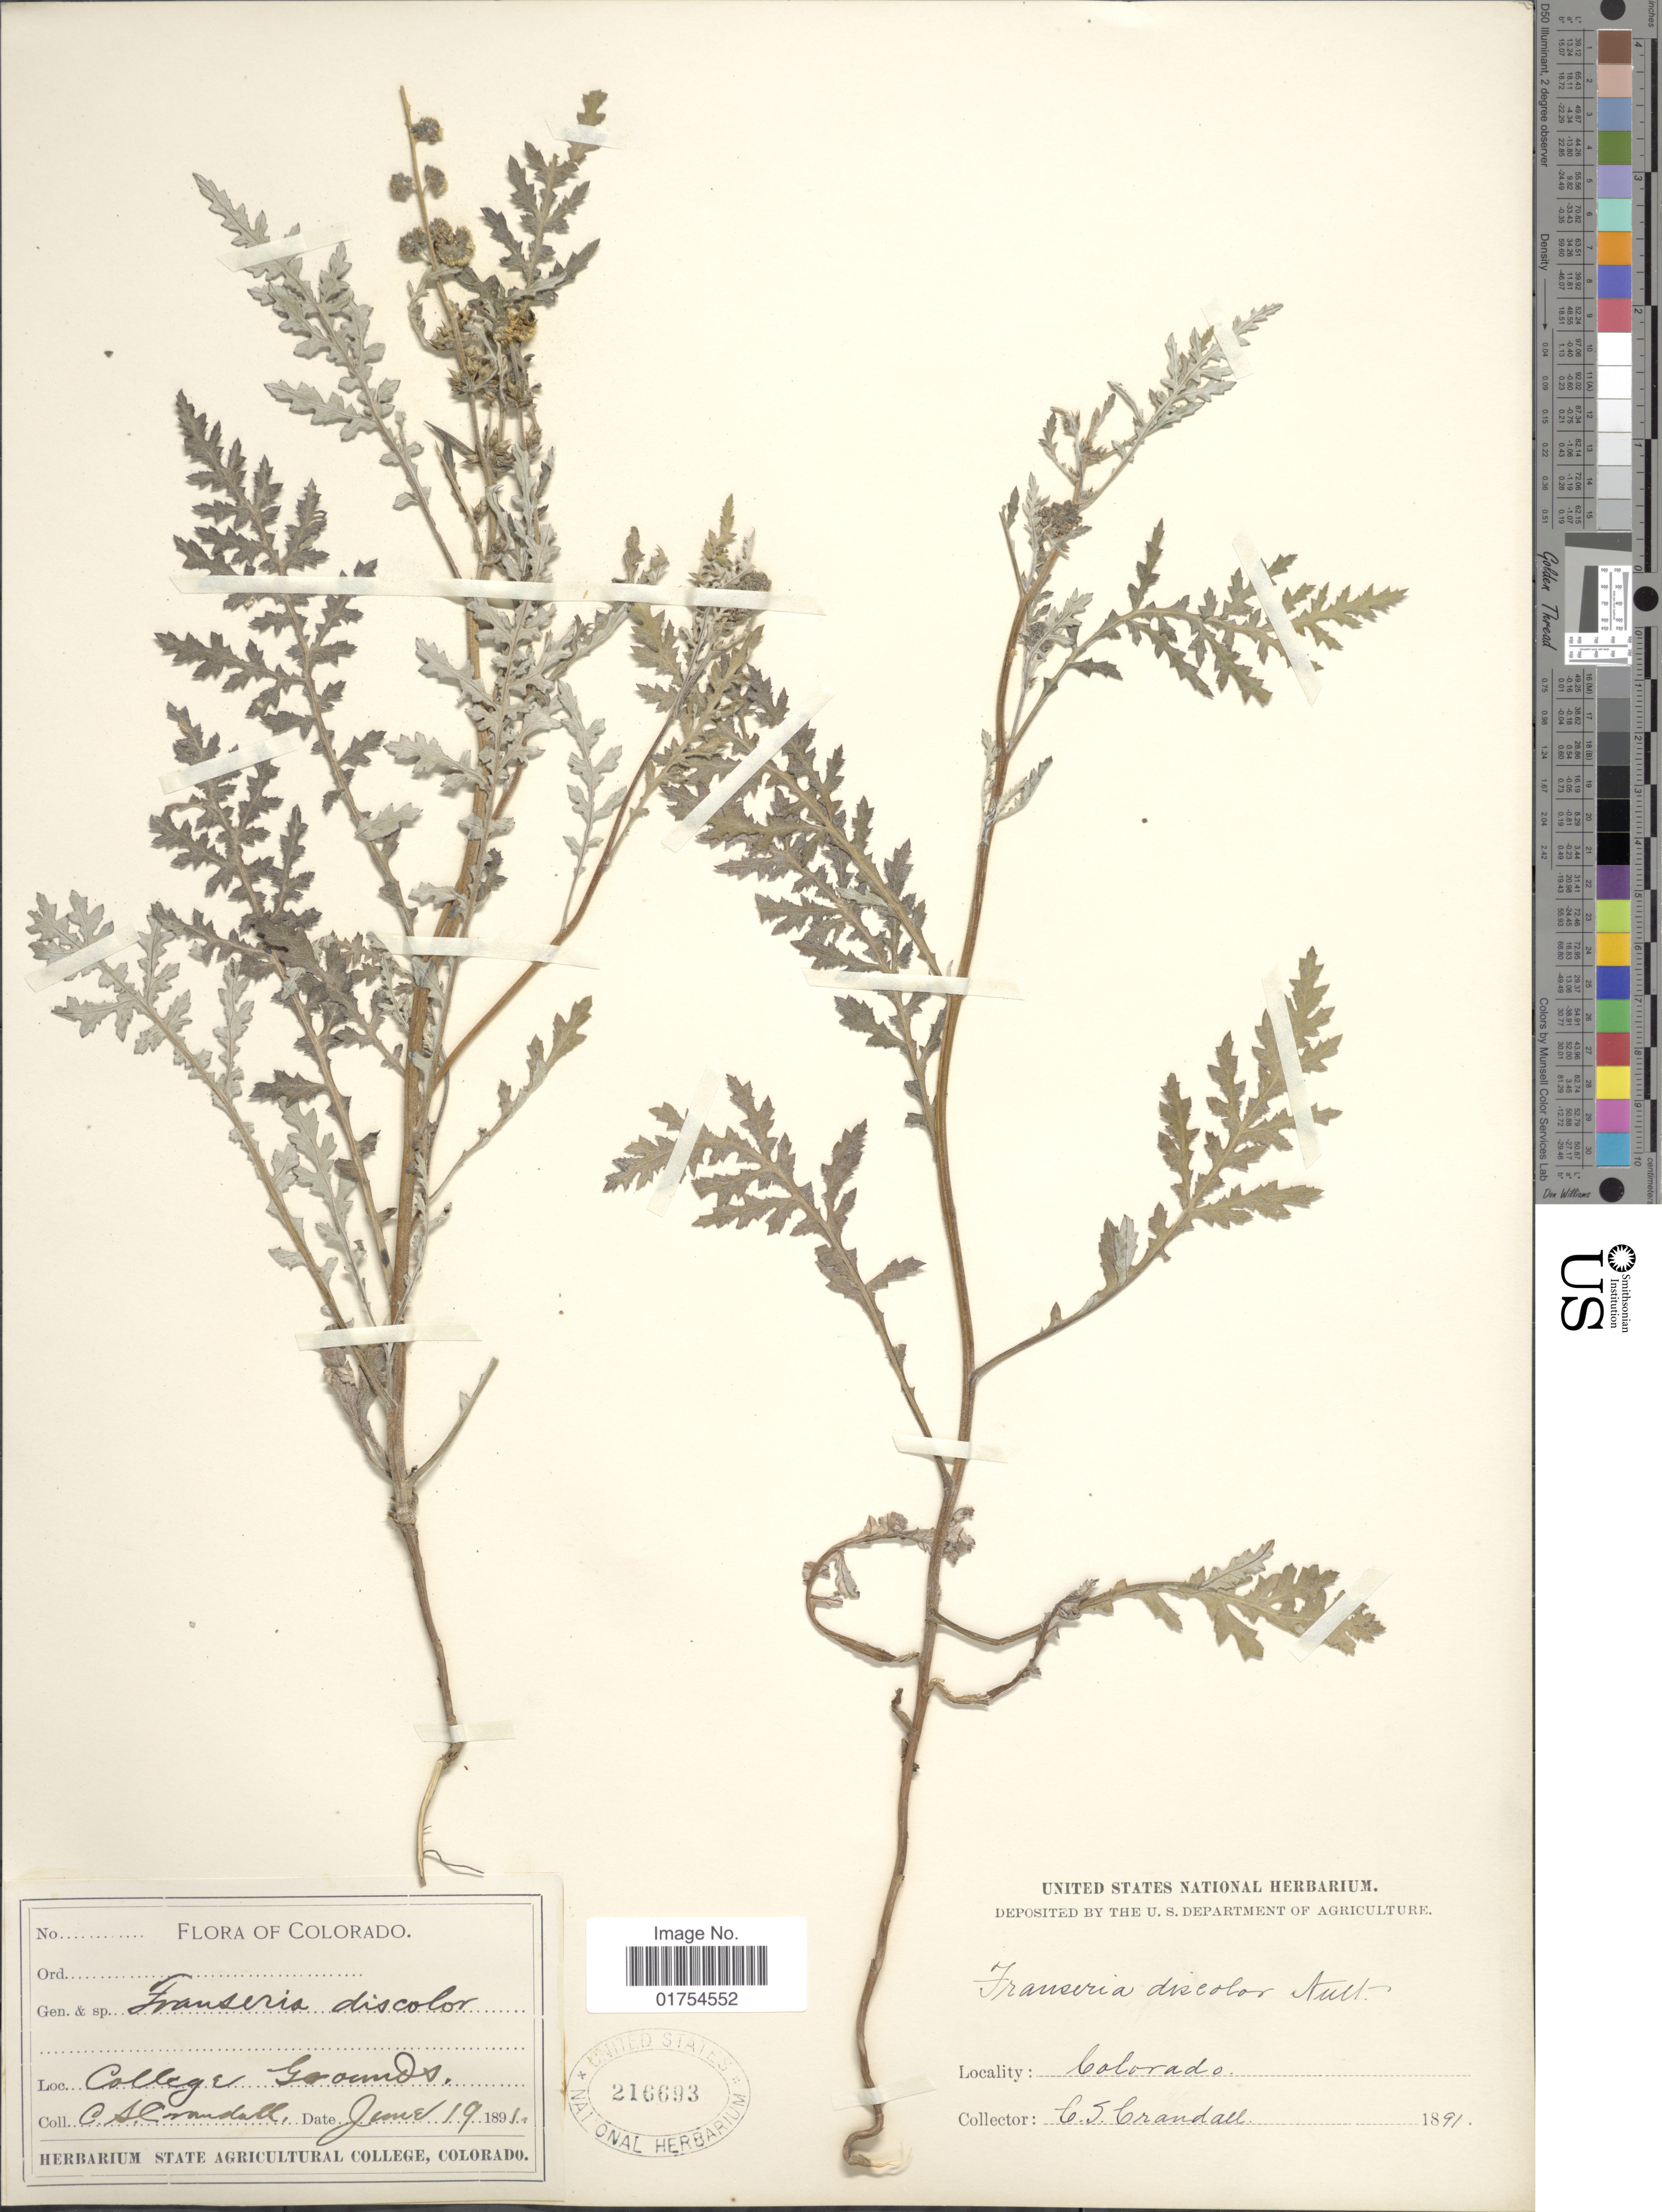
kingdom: Plantae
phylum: Tracheophyta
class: Magnoliopsida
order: Asterales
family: Asteraceae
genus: Franseria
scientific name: Franseria discolor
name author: Nutt.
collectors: C. Crandall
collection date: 1891-06-19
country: United States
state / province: Colorado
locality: College Grounds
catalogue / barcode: US 216693